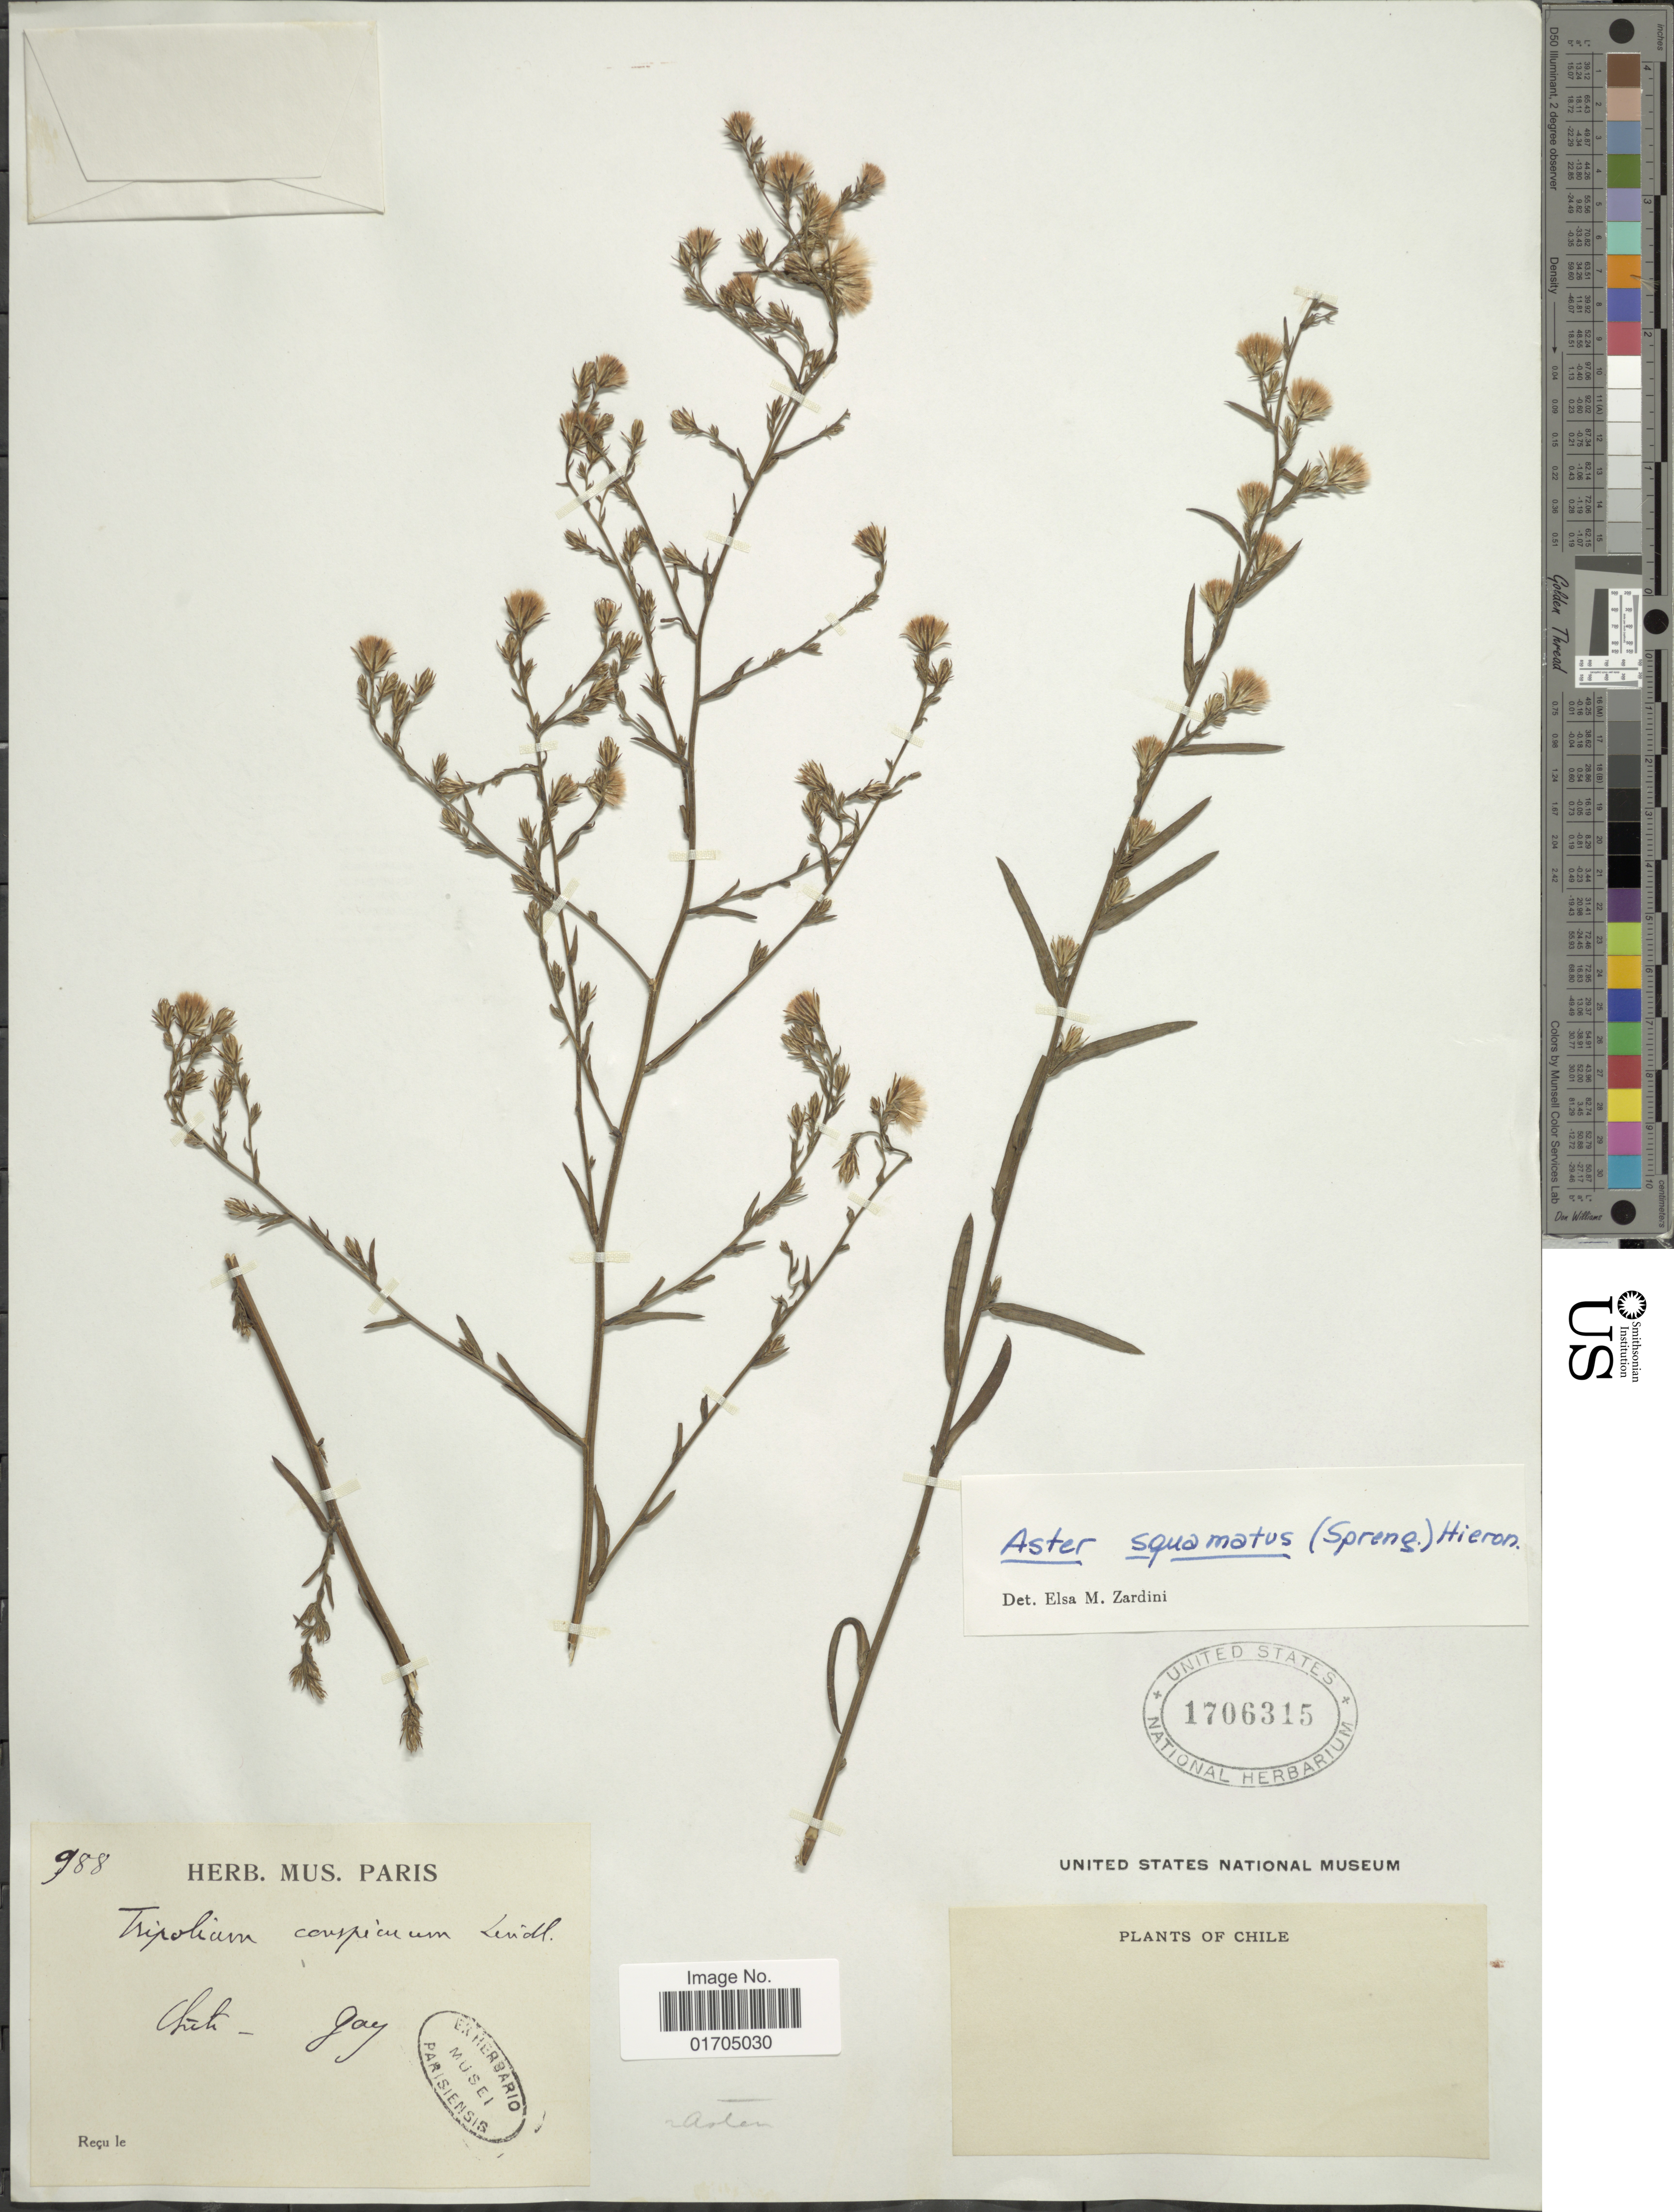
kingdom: Plantae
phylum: Tracheophyta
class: Magnoliopsida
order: Asterales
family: Asteraceae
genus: Symphyotrichum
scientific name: Symphyotrichum squamatum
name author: (Spreng.) G.L. Nesom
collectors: -- Gay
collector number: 988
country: Chile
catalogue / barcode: US 1706315